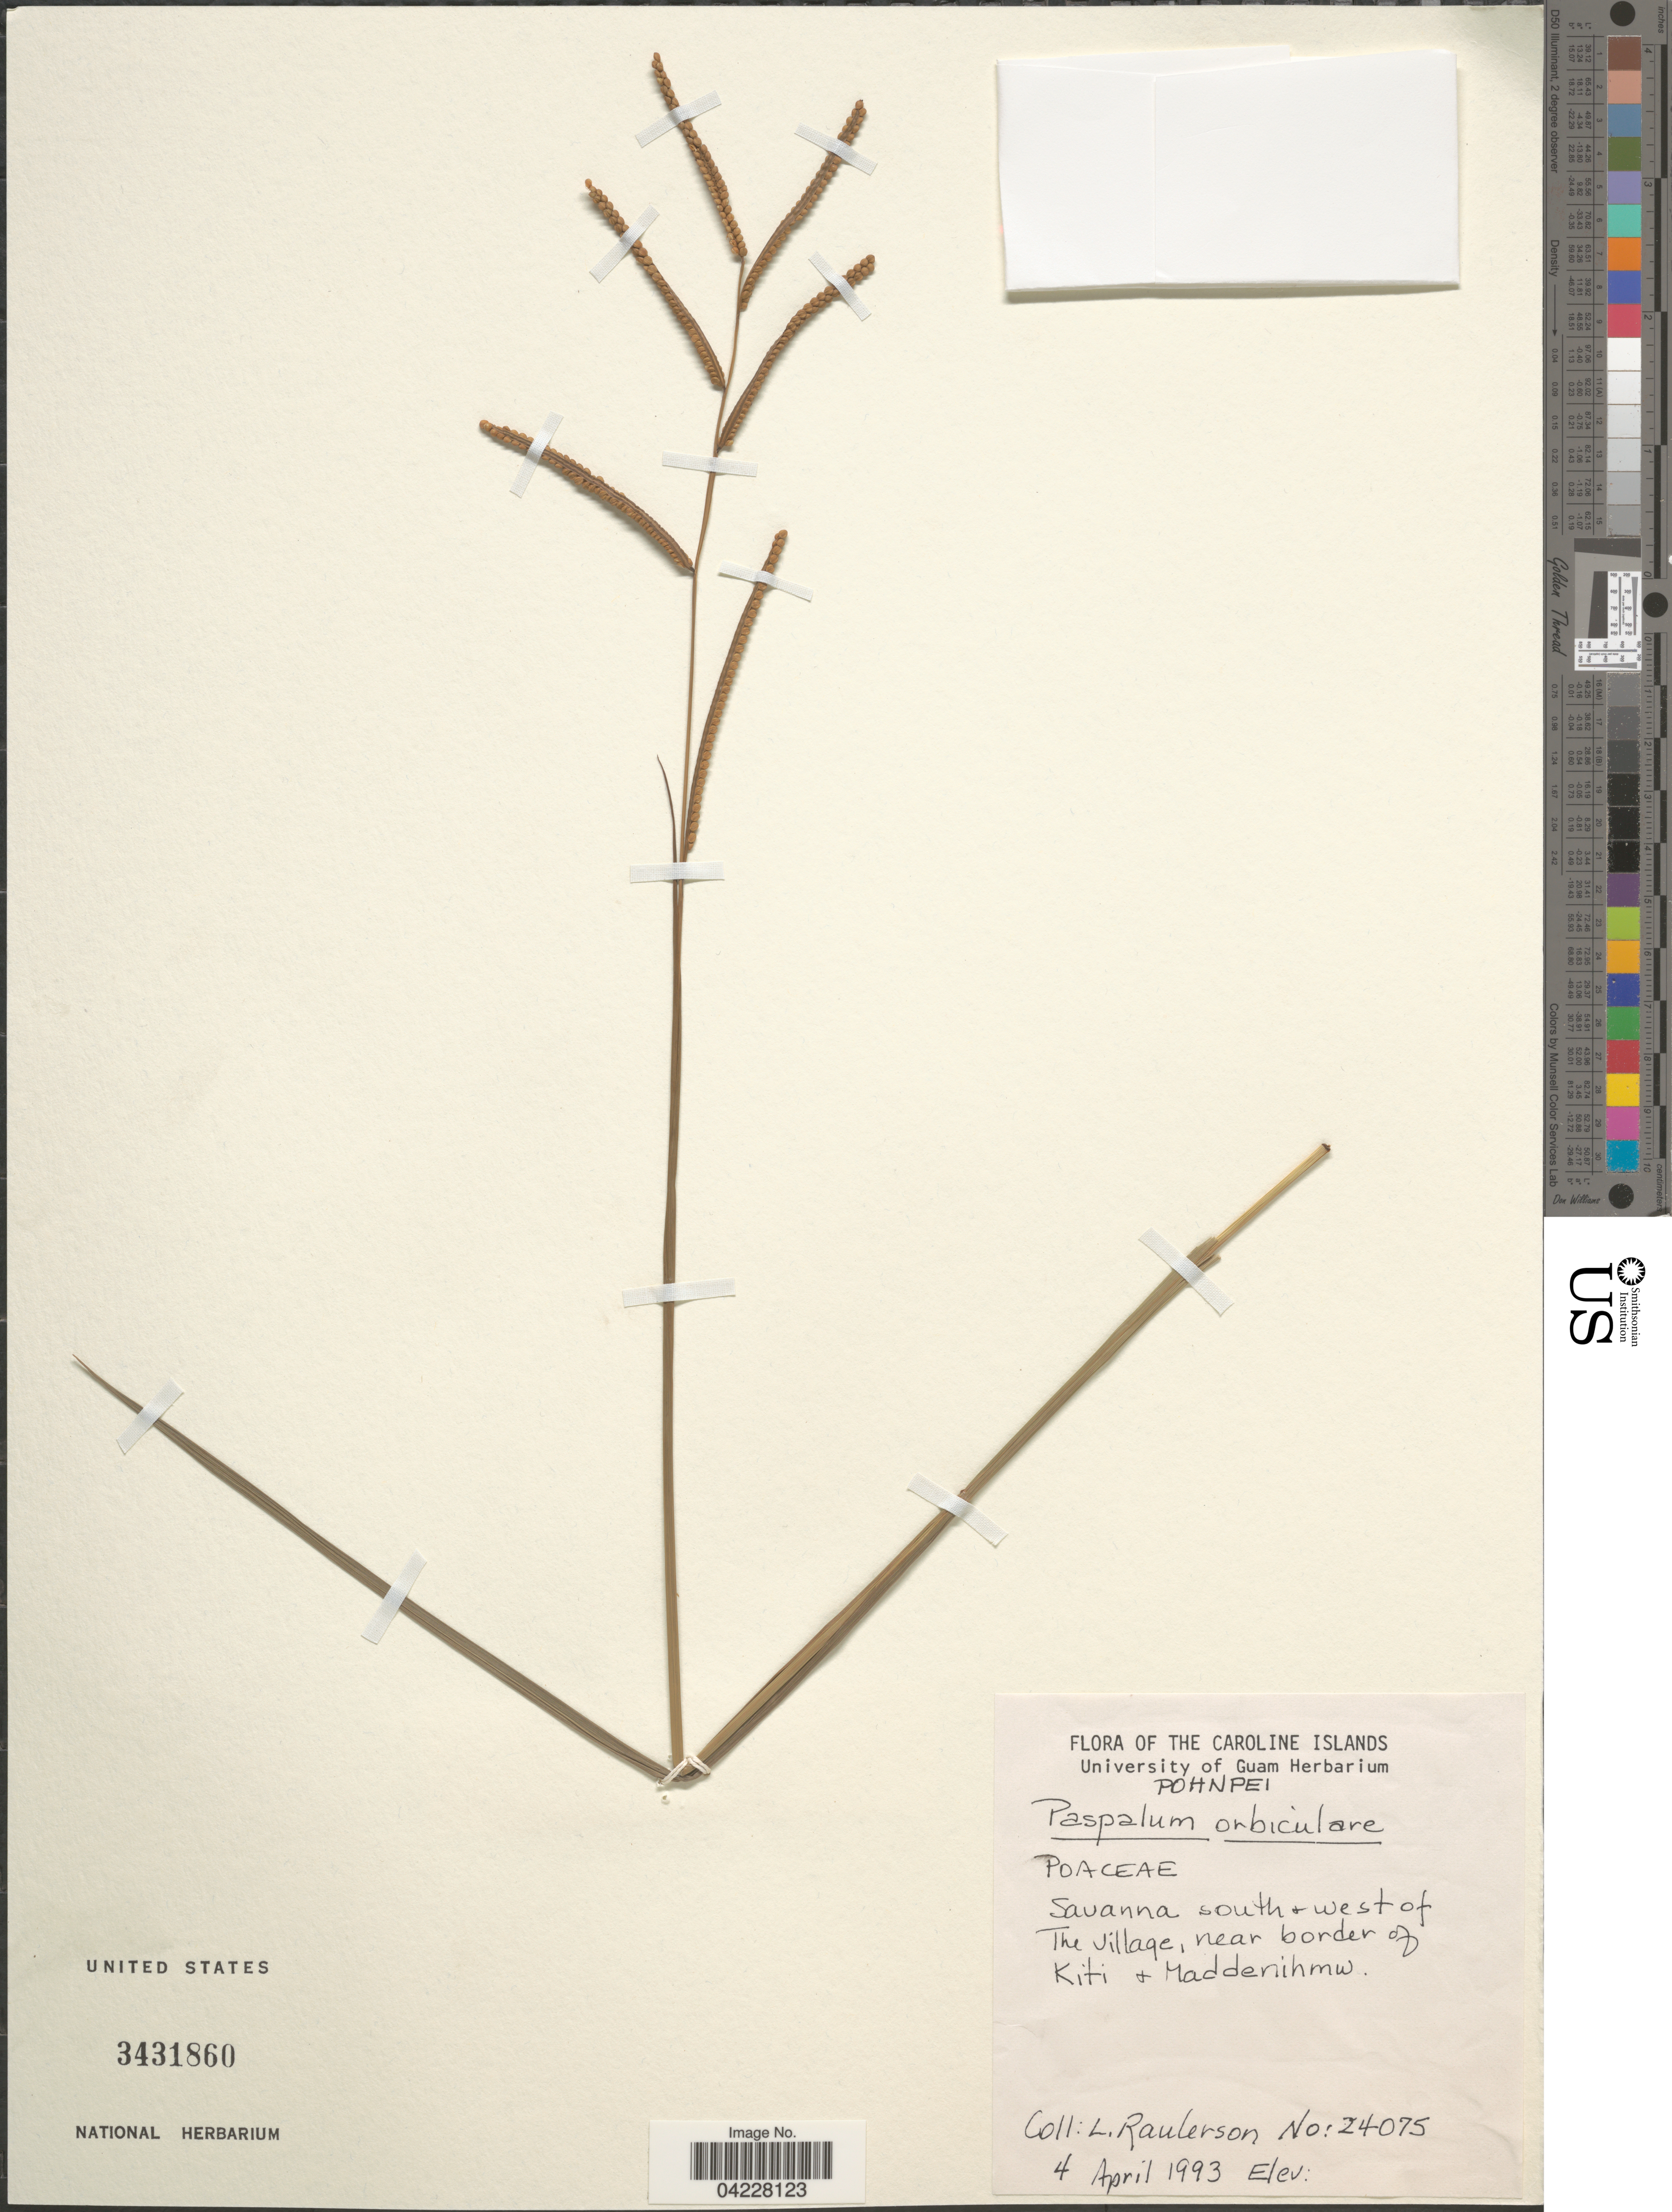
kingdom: Plantae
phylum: Tracheophyta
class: Liliopsida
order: Poales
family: Poaceae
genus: Paspalum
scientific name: Paspalum orbiculare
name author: G. Forst.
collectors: L. Raulerson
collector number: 24075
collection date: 1993-04-04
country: Micronesia, Federated States of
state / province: Pohnpei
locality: The Caroline Islands. Savanna south+west of The Village, near border of Kiti + Maddenihmw.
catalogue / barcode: US 3431860